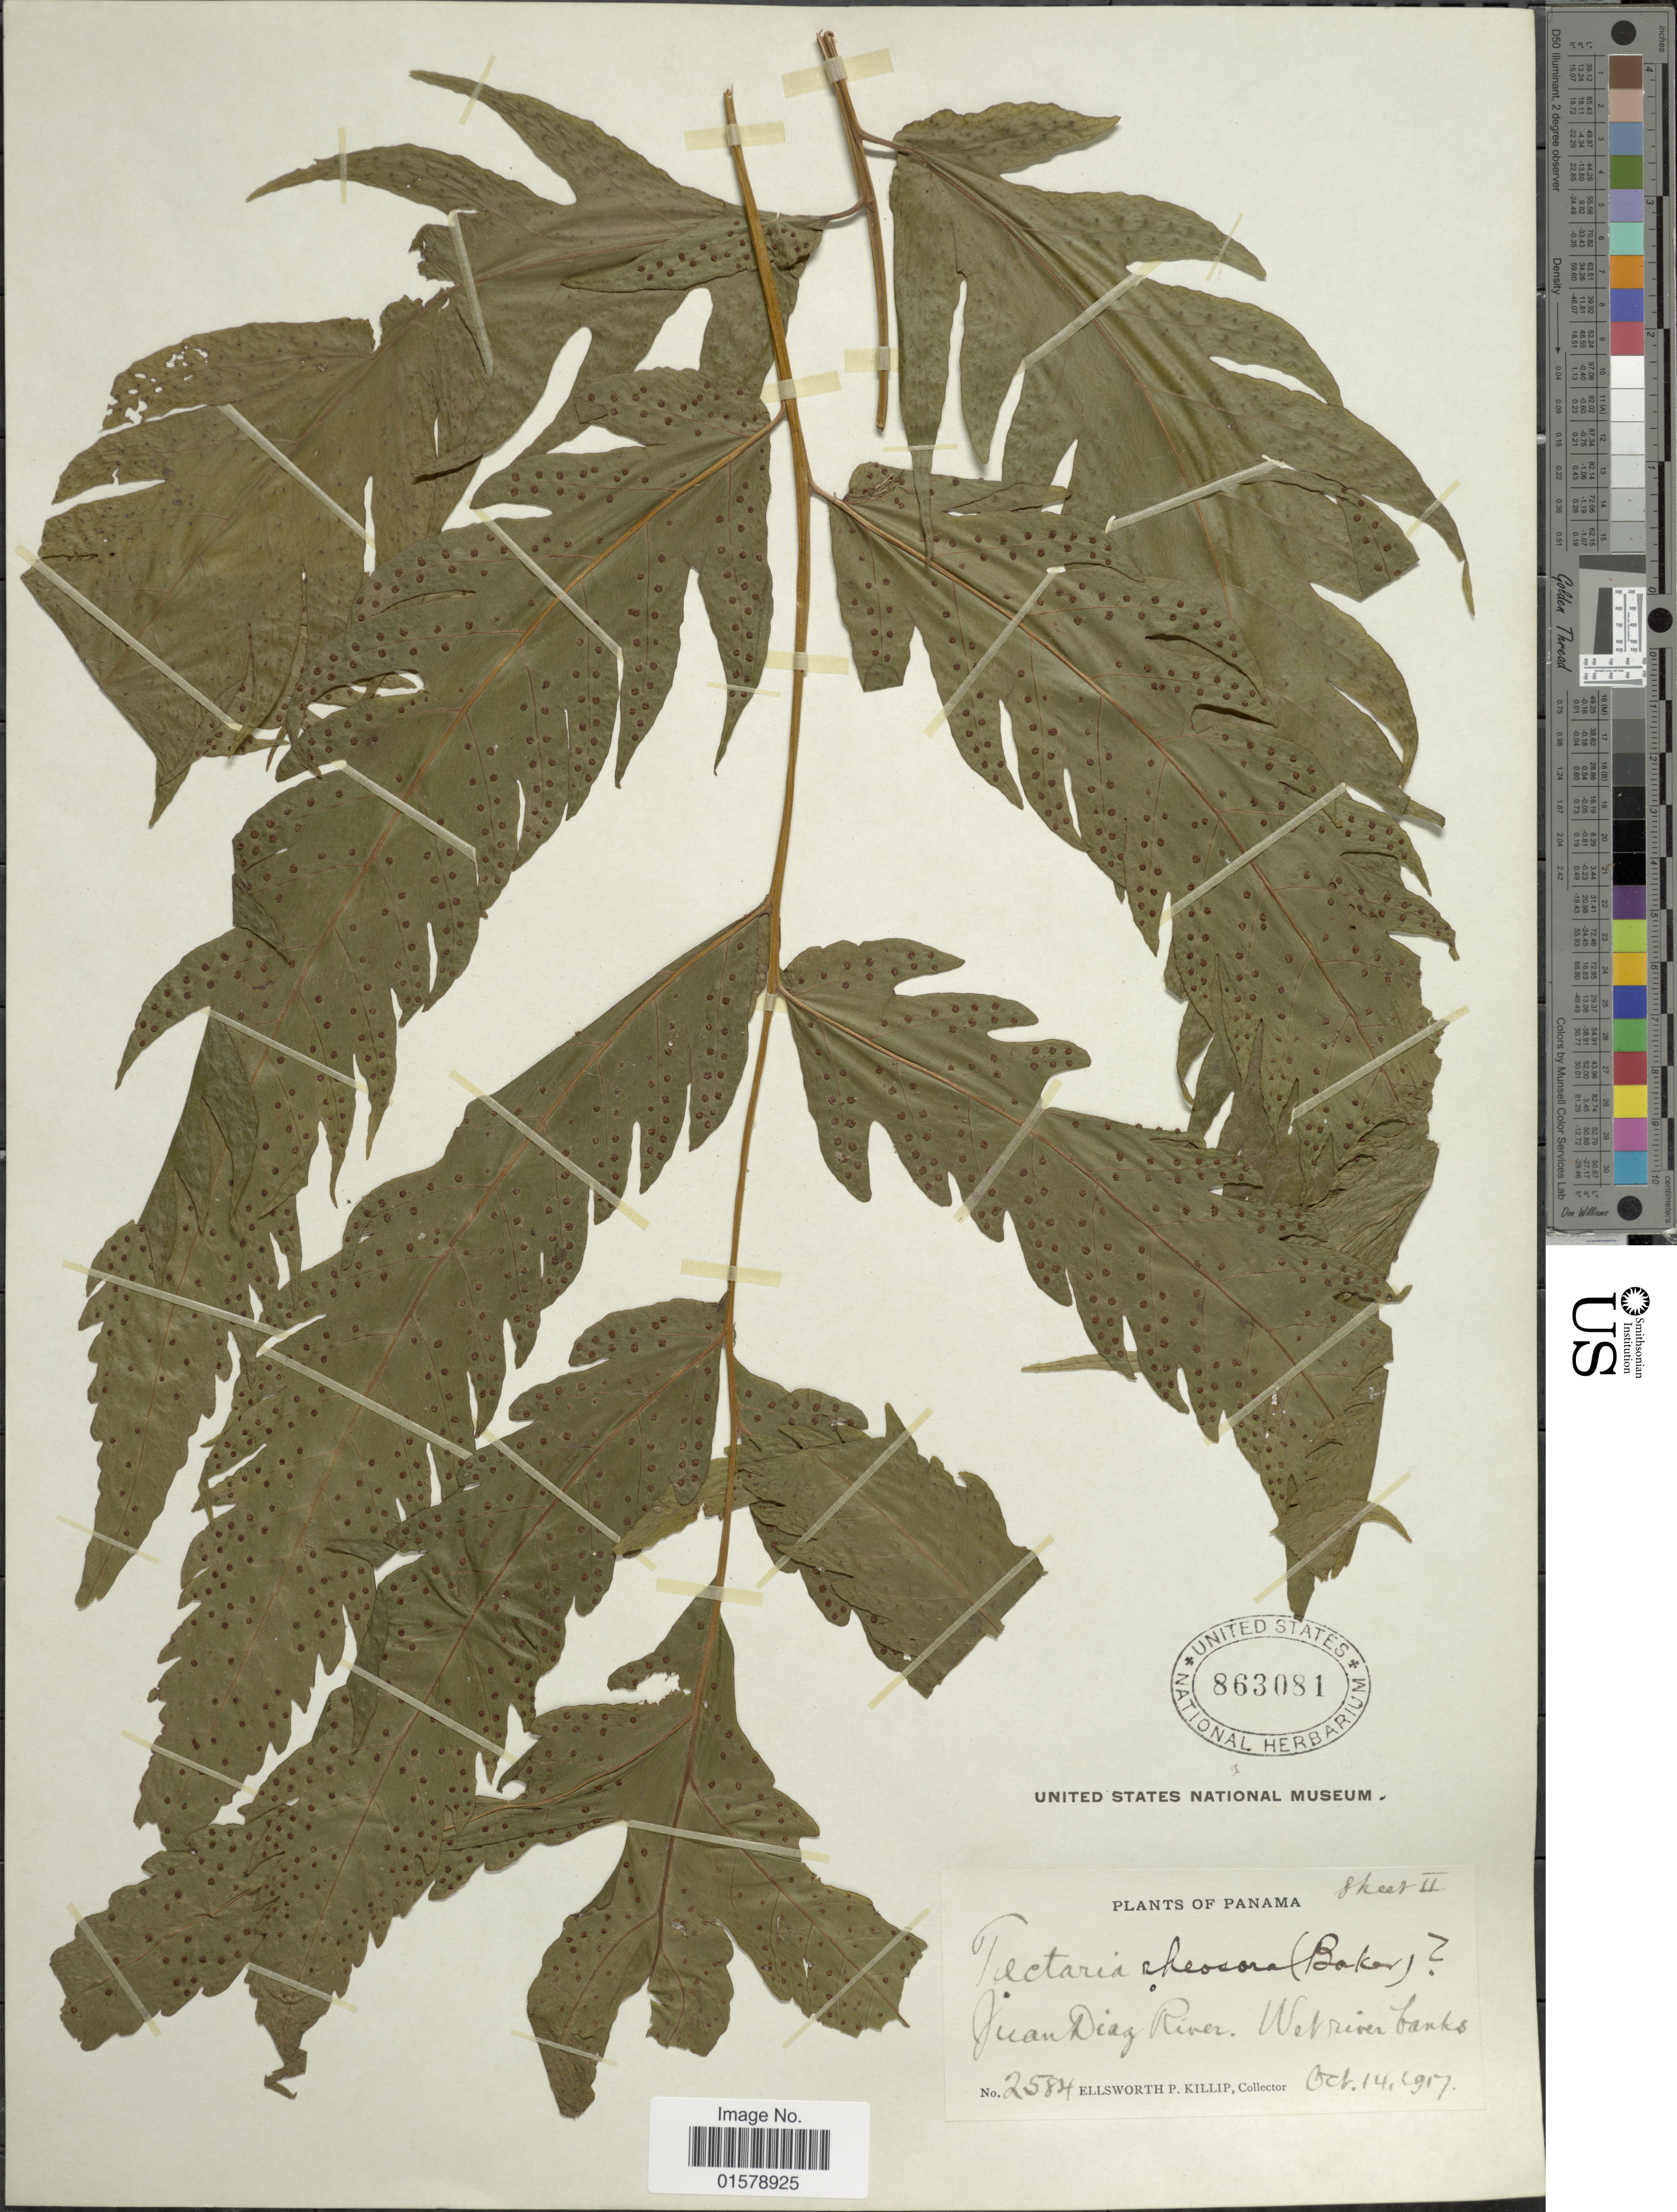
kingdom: Plantae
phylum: Tracheophyta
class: Polypodiopsida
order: Polypodiales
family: Tectariaceae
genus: Tectaria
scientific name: Tectaria rivalis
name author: (Mett. ex Kuhn) C. Chr.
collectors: E. P. Killip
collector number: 2584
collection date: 1917-10-14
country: Panama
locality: Juan Diaz River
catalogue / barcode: US 863081